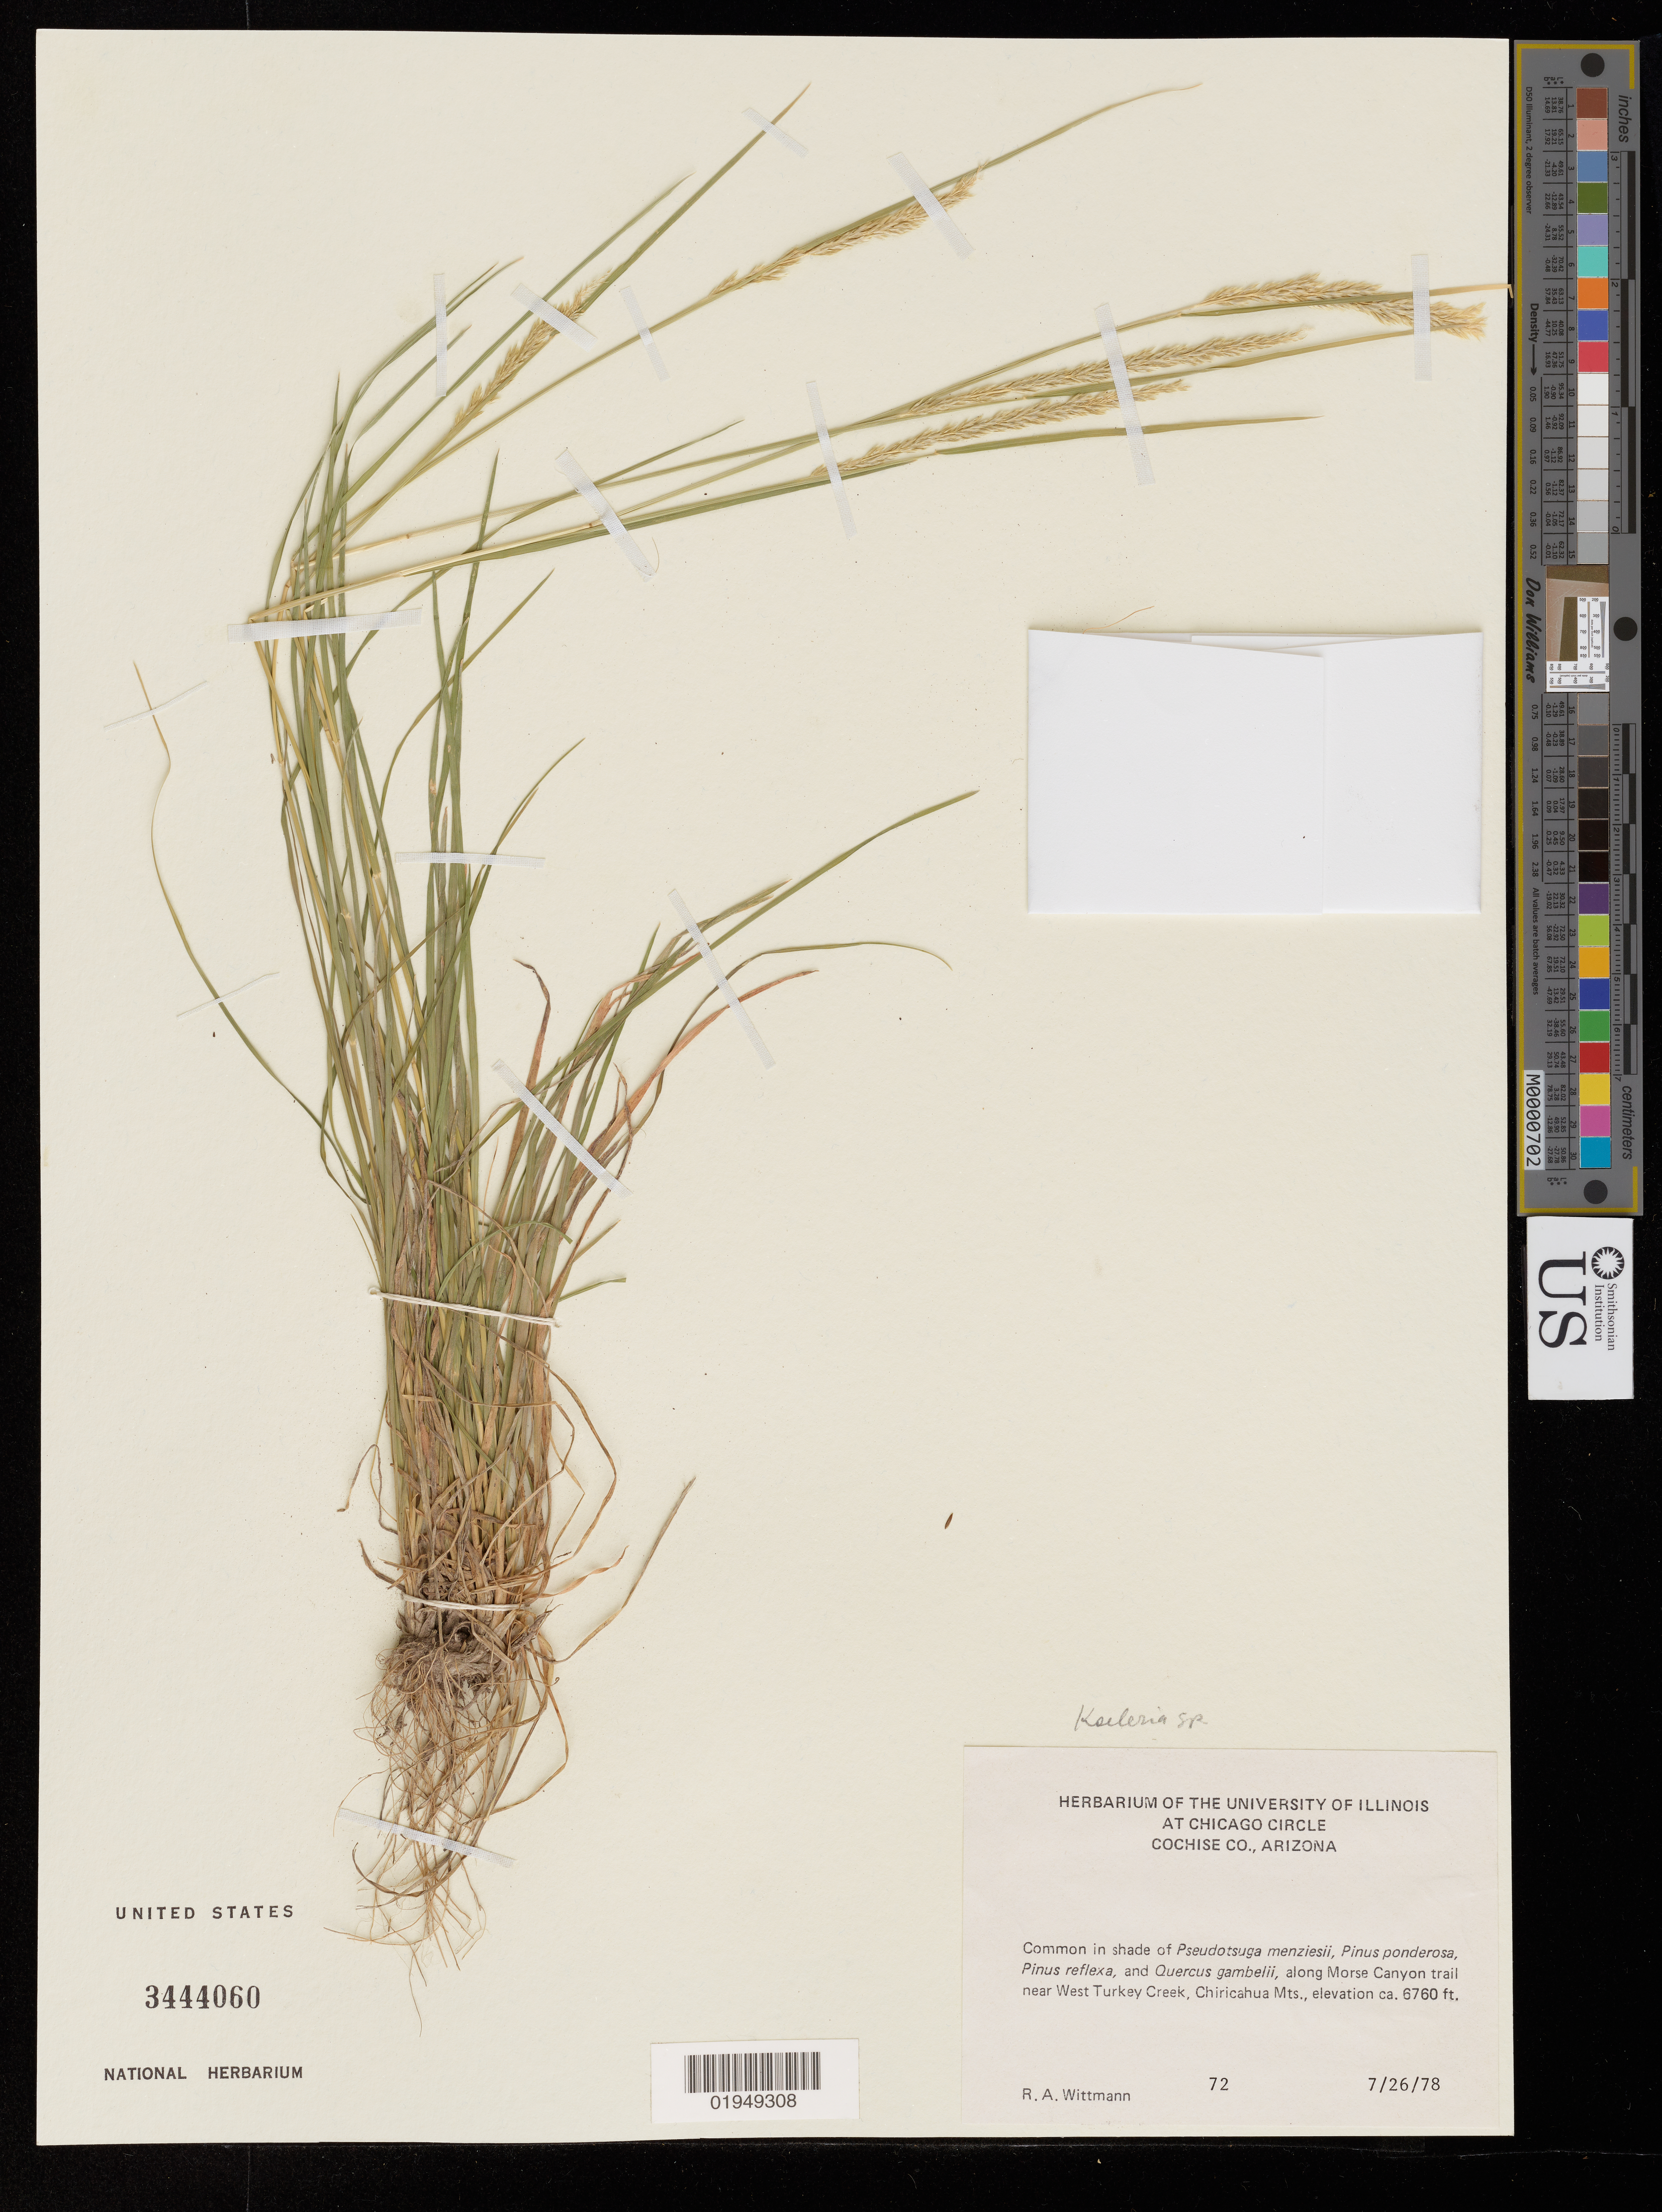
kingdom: Plantae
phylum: Tracheophyta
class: Liliopsida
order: Poales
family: Poaceae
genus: Koeleria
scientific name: Koeleria sp.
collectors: R. Wittmann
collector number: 72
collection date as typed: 26 Jul 1978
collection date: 1978-07-26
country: United States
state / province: Arizona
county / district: Cochise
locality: Chiricahua Mts., along Morse Canyon trail near West Turkey Creek.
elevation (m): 2060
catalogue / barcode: US 3444060